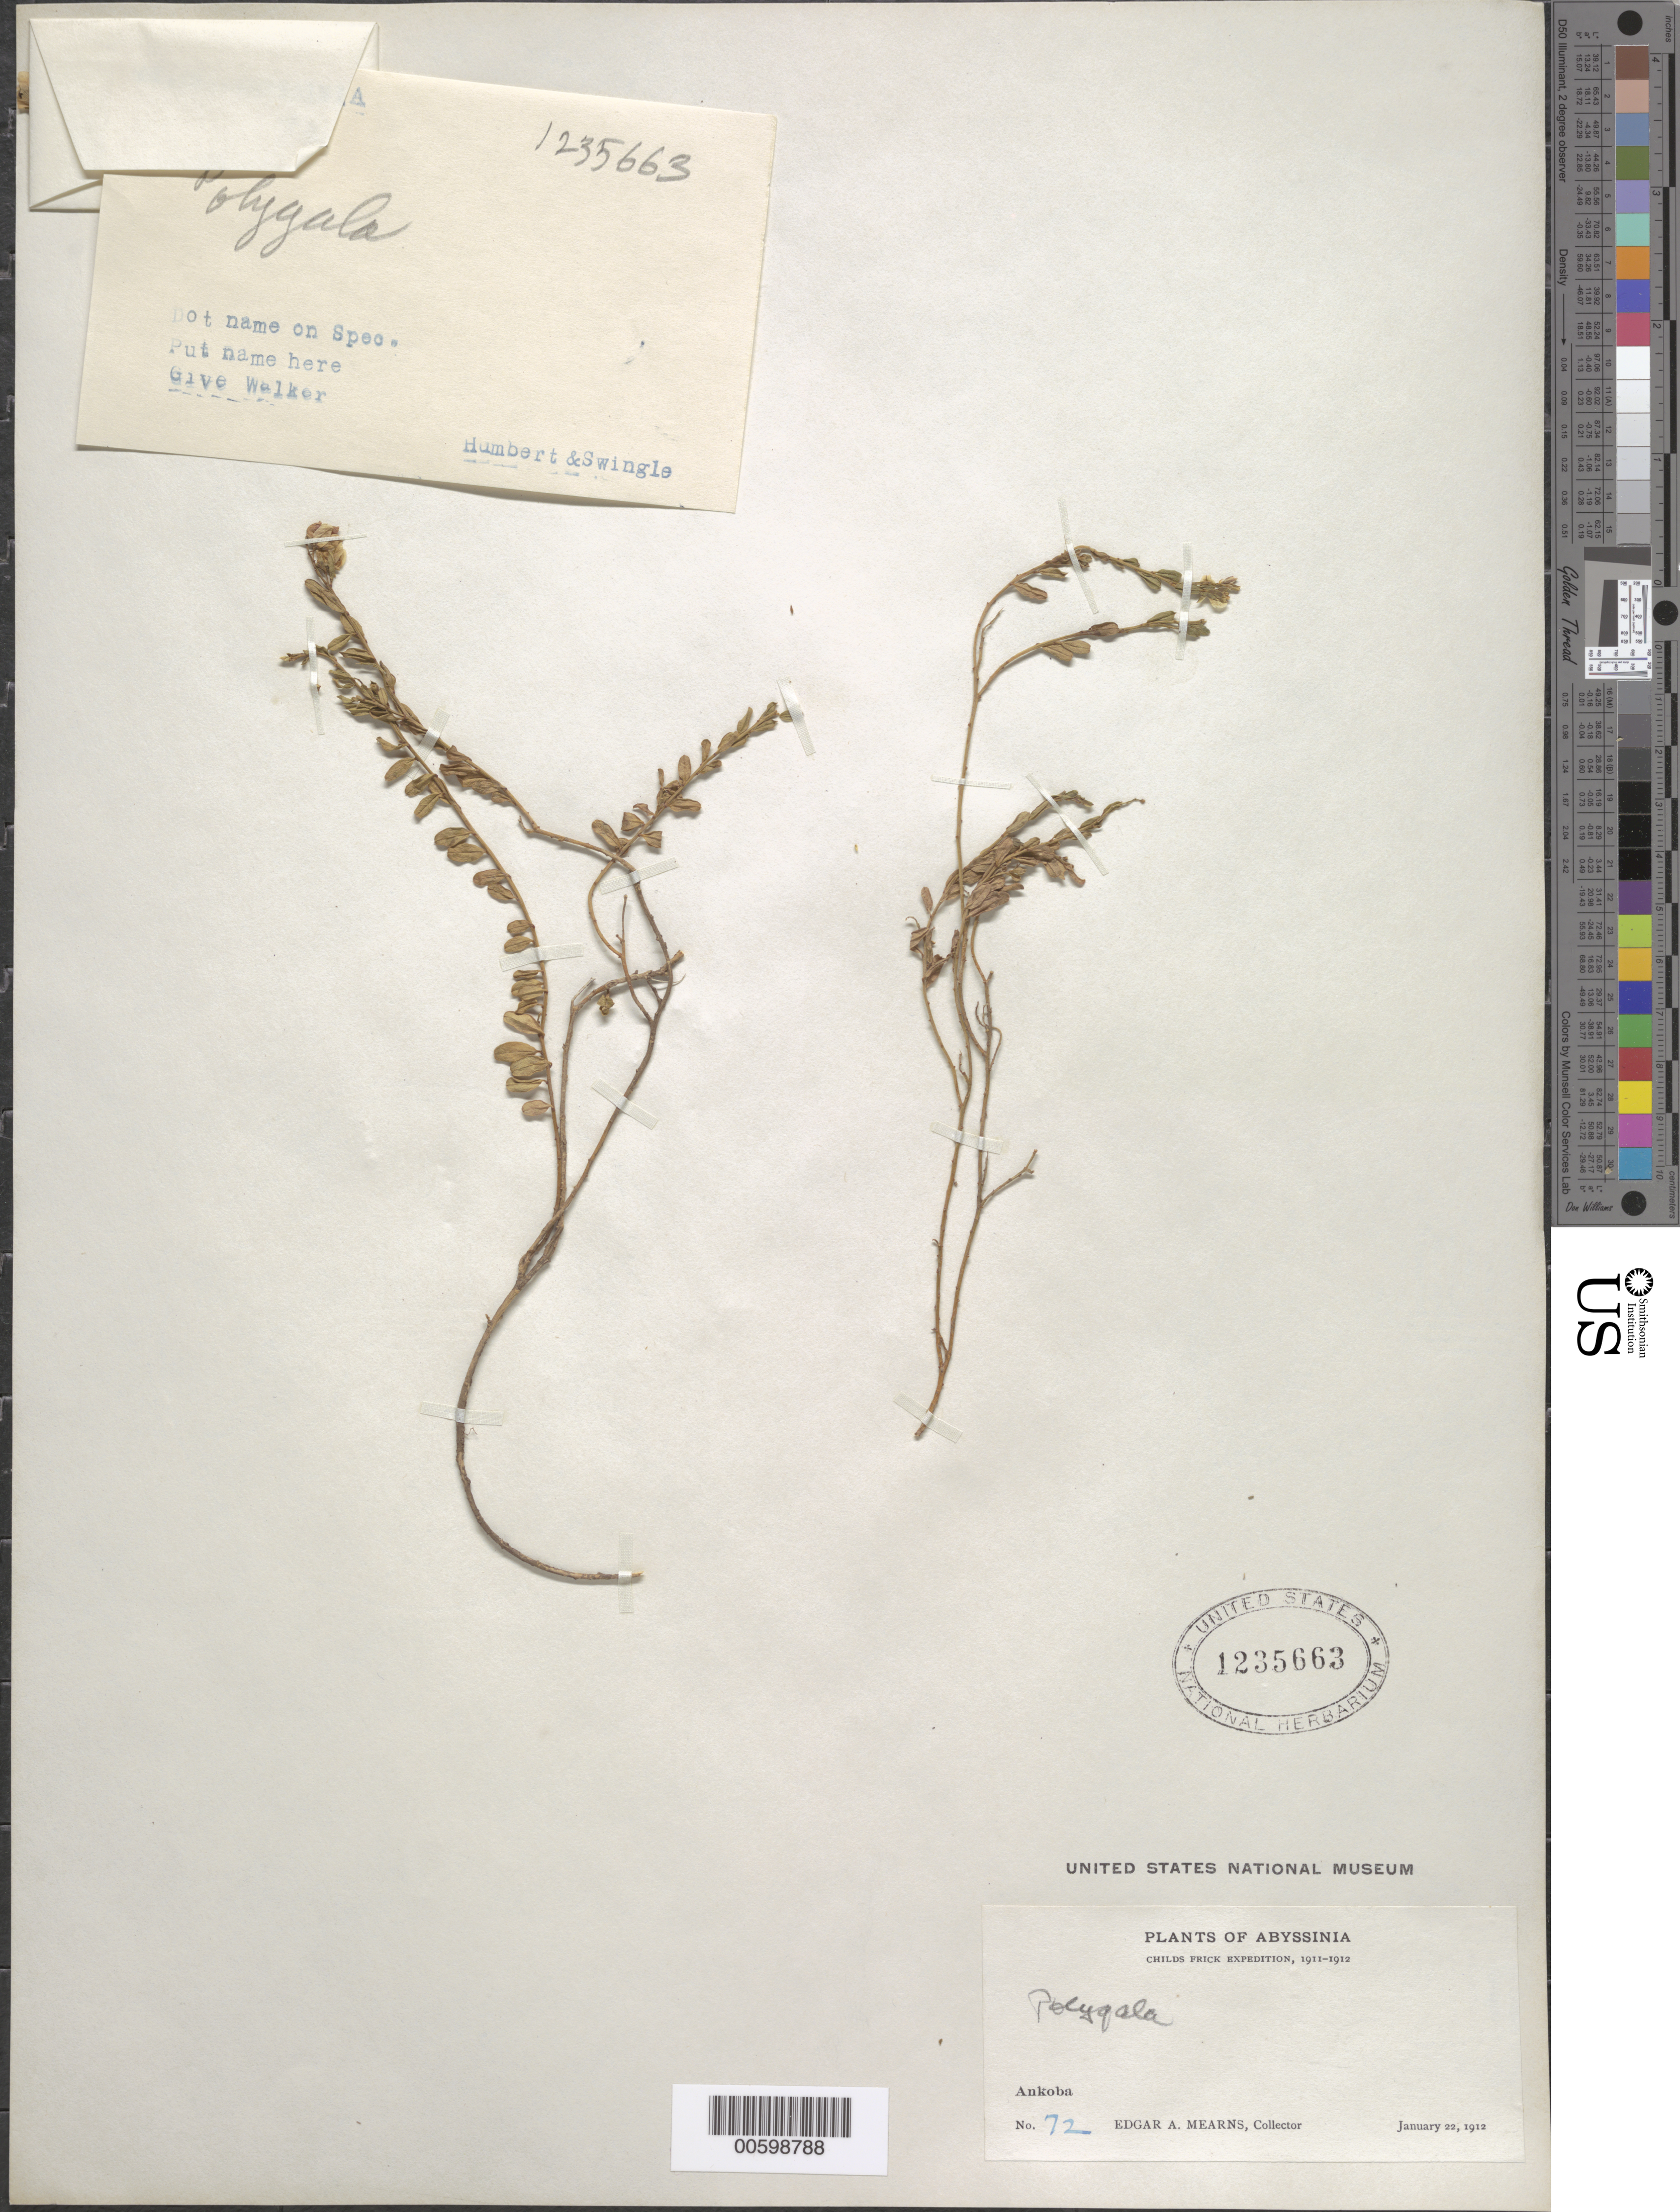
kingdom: Plantae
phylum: Tracheophyta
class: Magnoliopsida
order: Fabales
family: Polygalaceae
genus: Polygala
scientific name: Polygala longicaulis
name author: Kunth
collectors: E. A. Mearns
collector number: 72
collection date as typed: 22 Jan 1912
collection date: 1912-01-22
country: Ethiopia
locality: Ankoba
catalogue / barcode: US 1235663